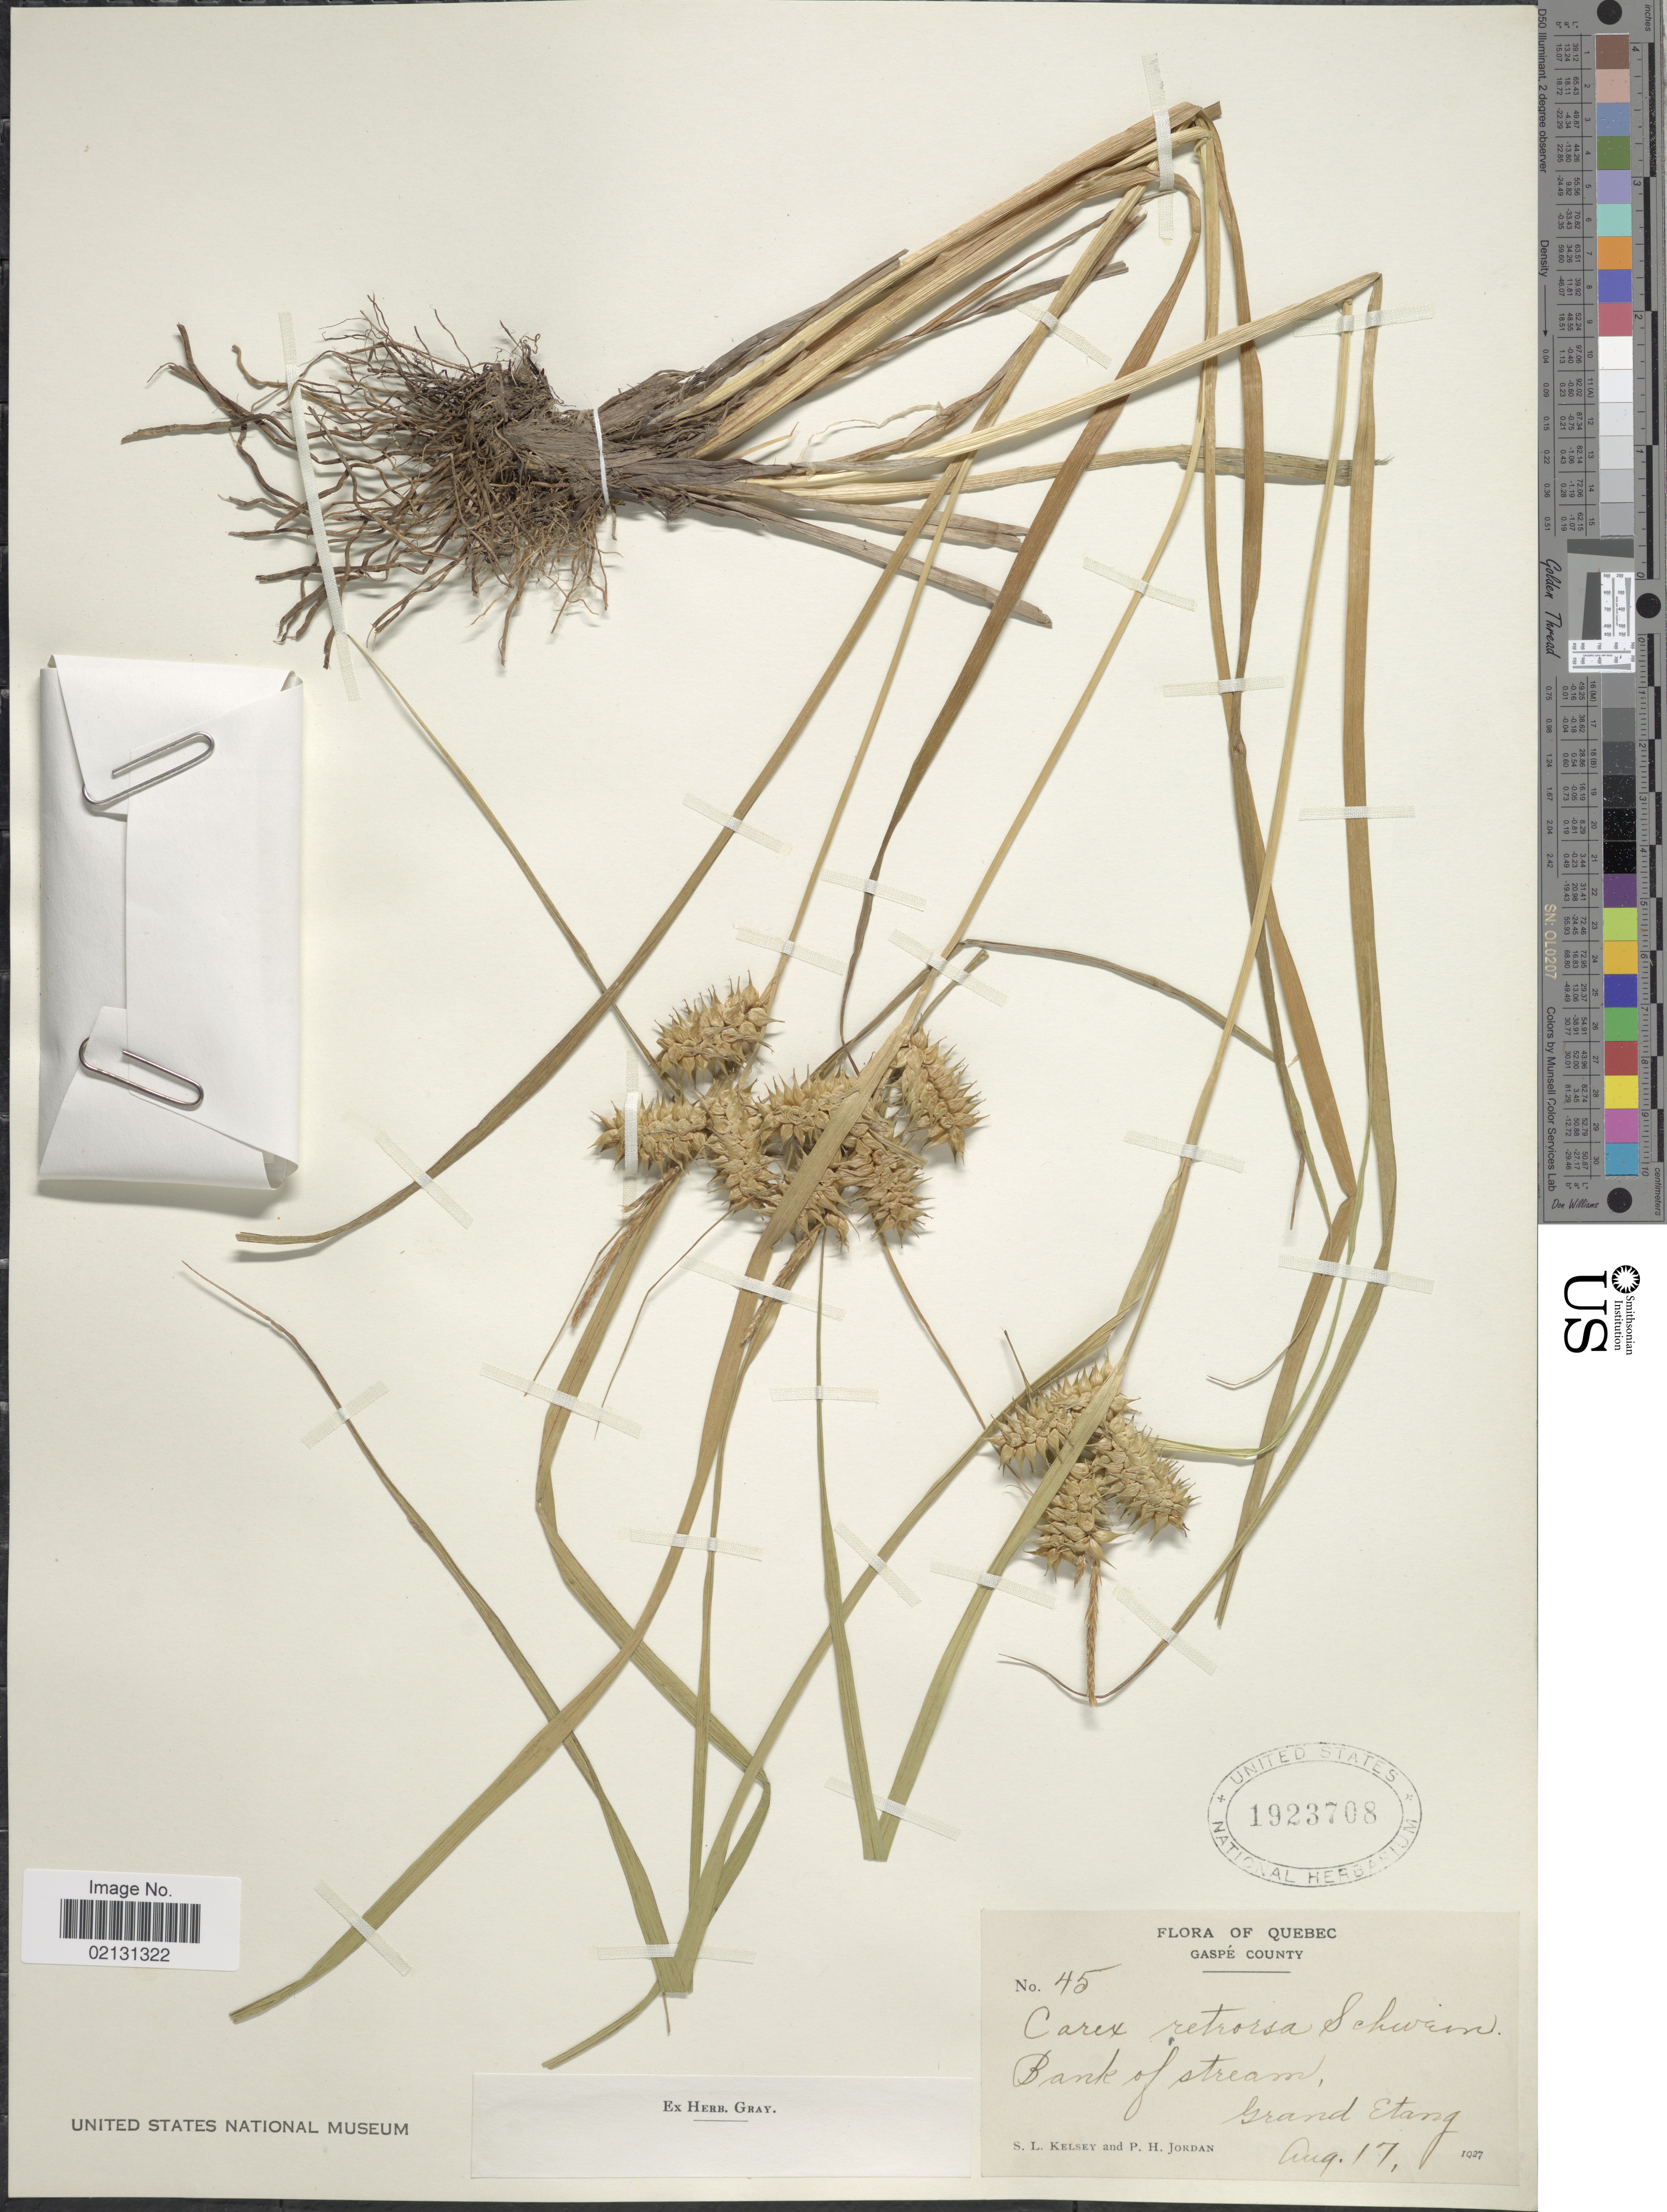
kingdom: Plantae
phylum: Tracheophyta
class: Liliopsida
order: Poales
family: Cyperaceae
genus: Carex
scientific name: Carex retrorsa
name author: Schwein.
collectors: S. Kelsey & P. Jordan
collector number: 45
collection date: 1927-08-17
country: Canada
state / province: Quebec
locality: Gaspé County, Bank of stream, Grand Etang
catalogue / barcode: US 1923708